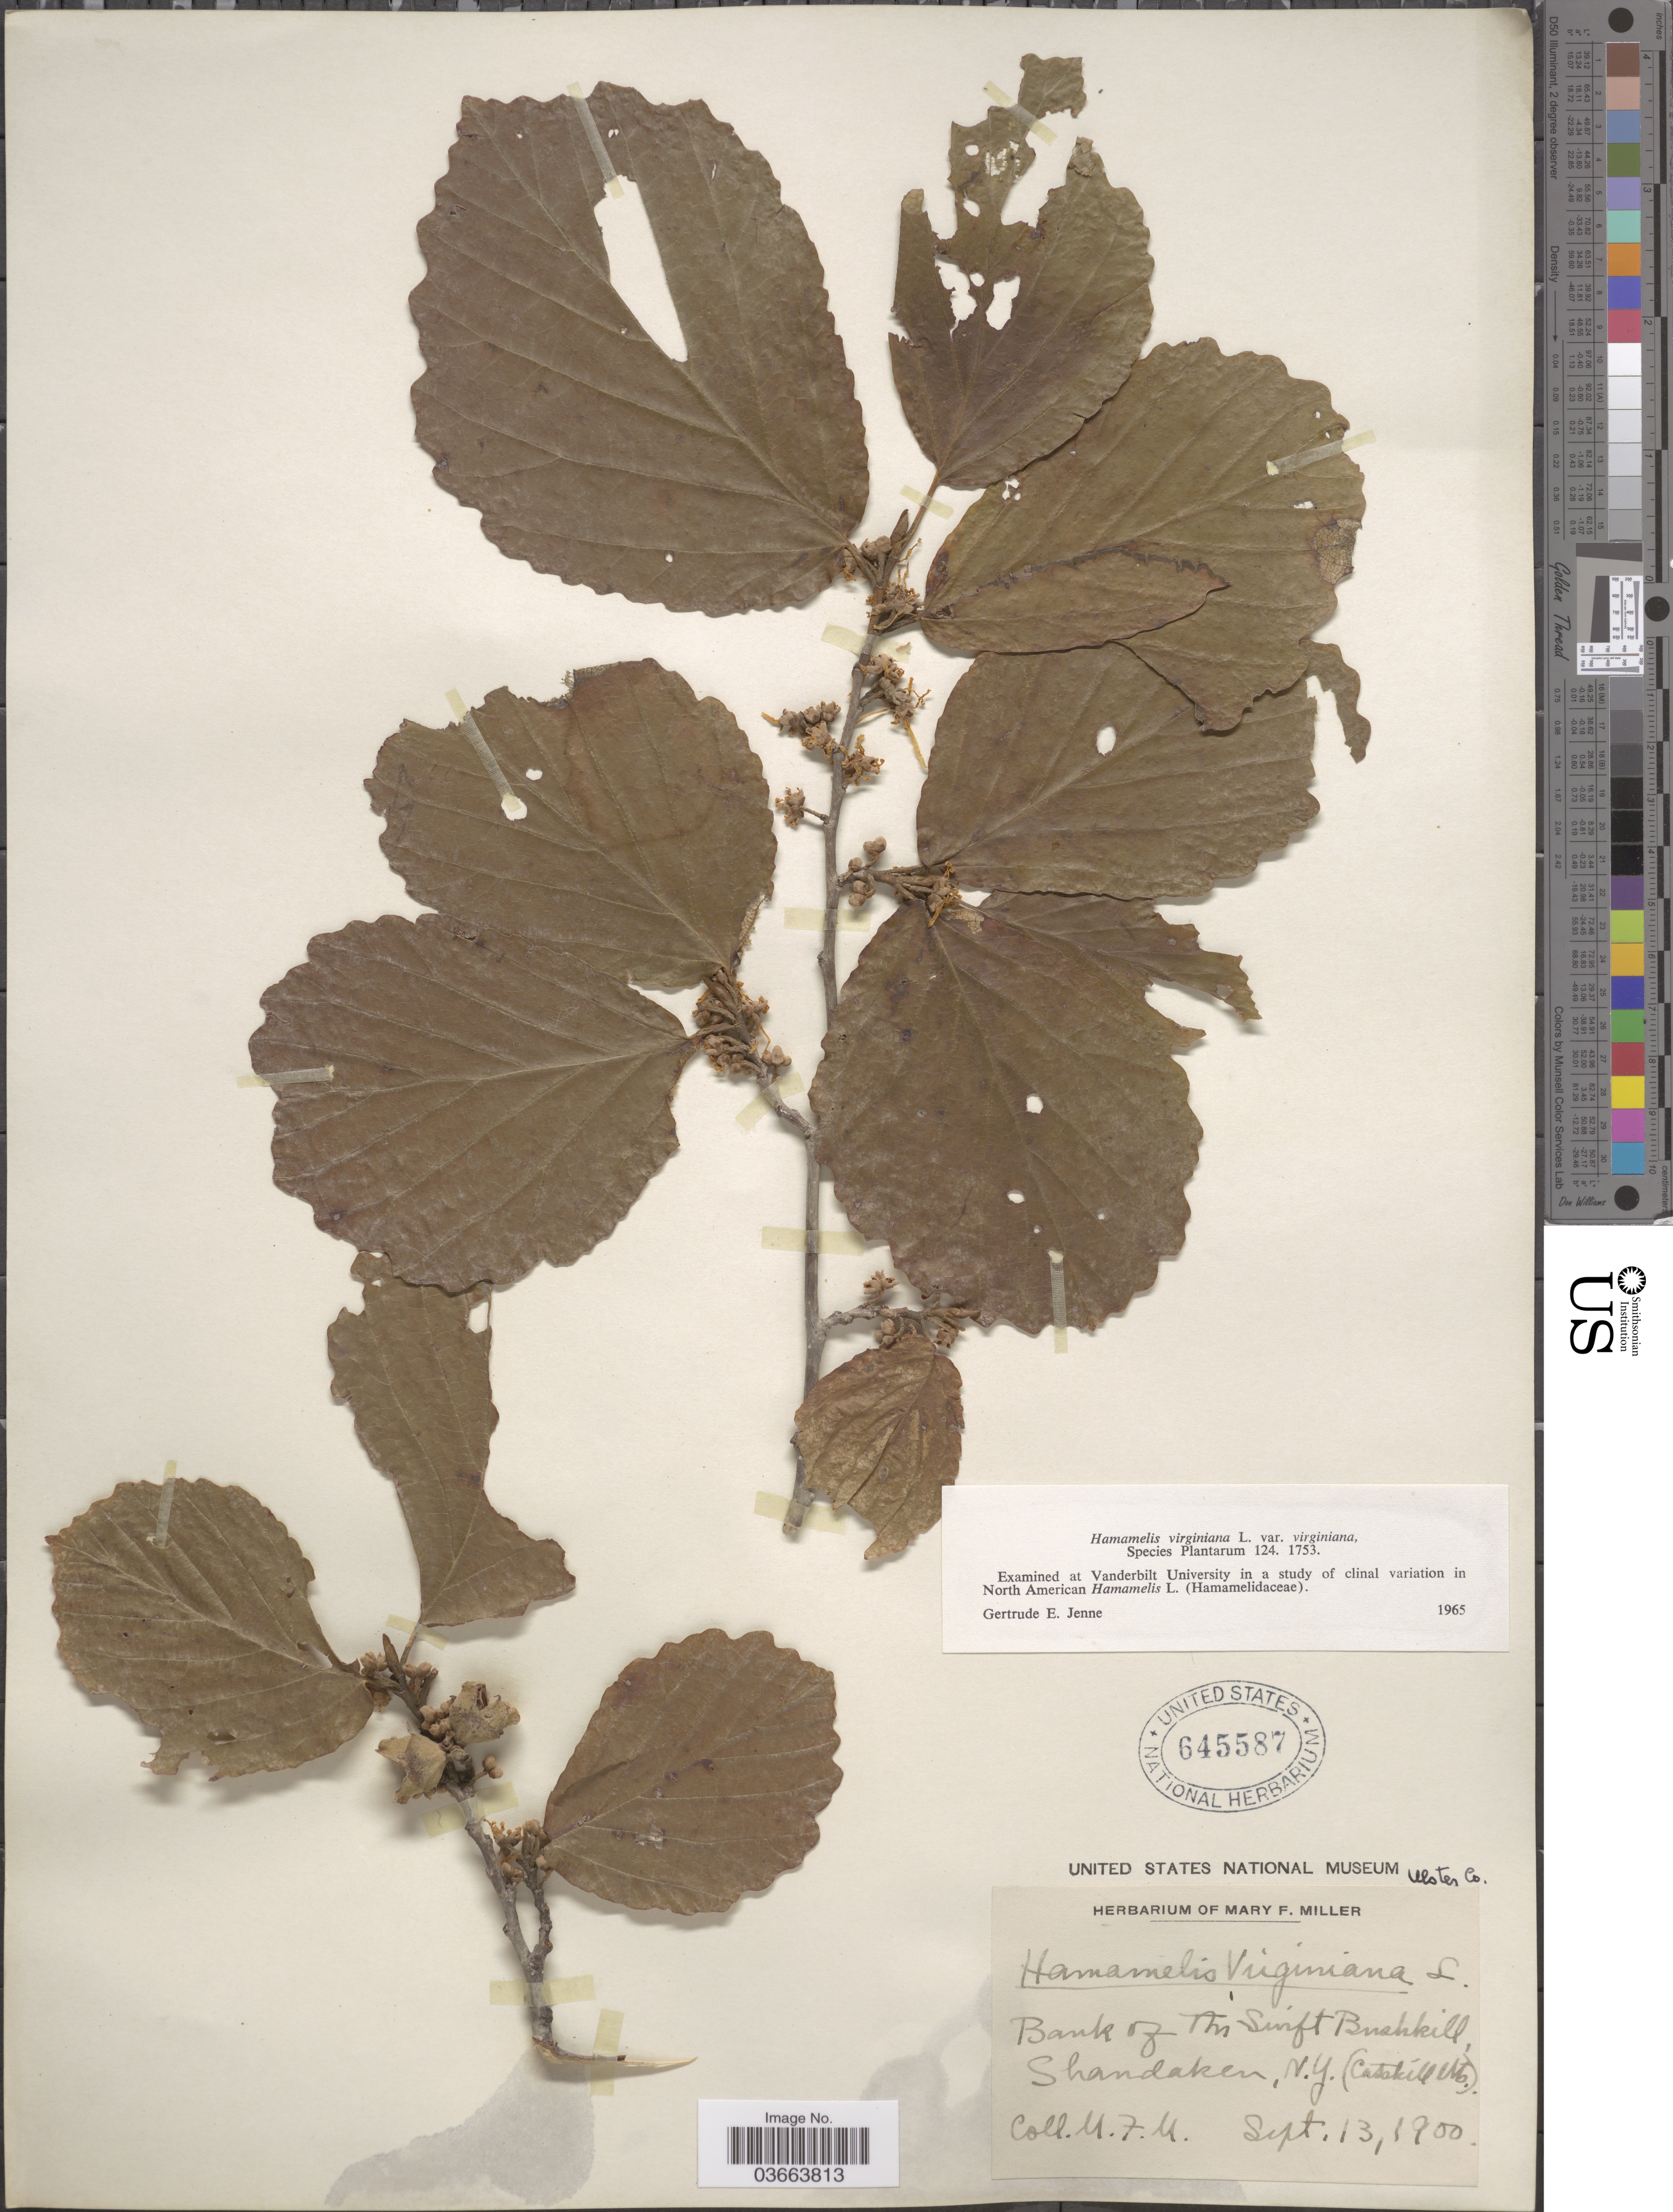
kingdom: Plantae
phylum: Tracheophyta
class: Magnoliopsida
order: Saxifragales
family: Hamamelidaceae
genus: Hamamelis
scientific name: Hamamelis virginiana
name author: L.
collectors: M. Miller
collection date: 1900-09-13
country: United States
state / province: New York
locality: Bank of the Swift Bushkill, Shandaken. (Catskill Mts). Ulster Co.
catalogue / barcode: US 645587